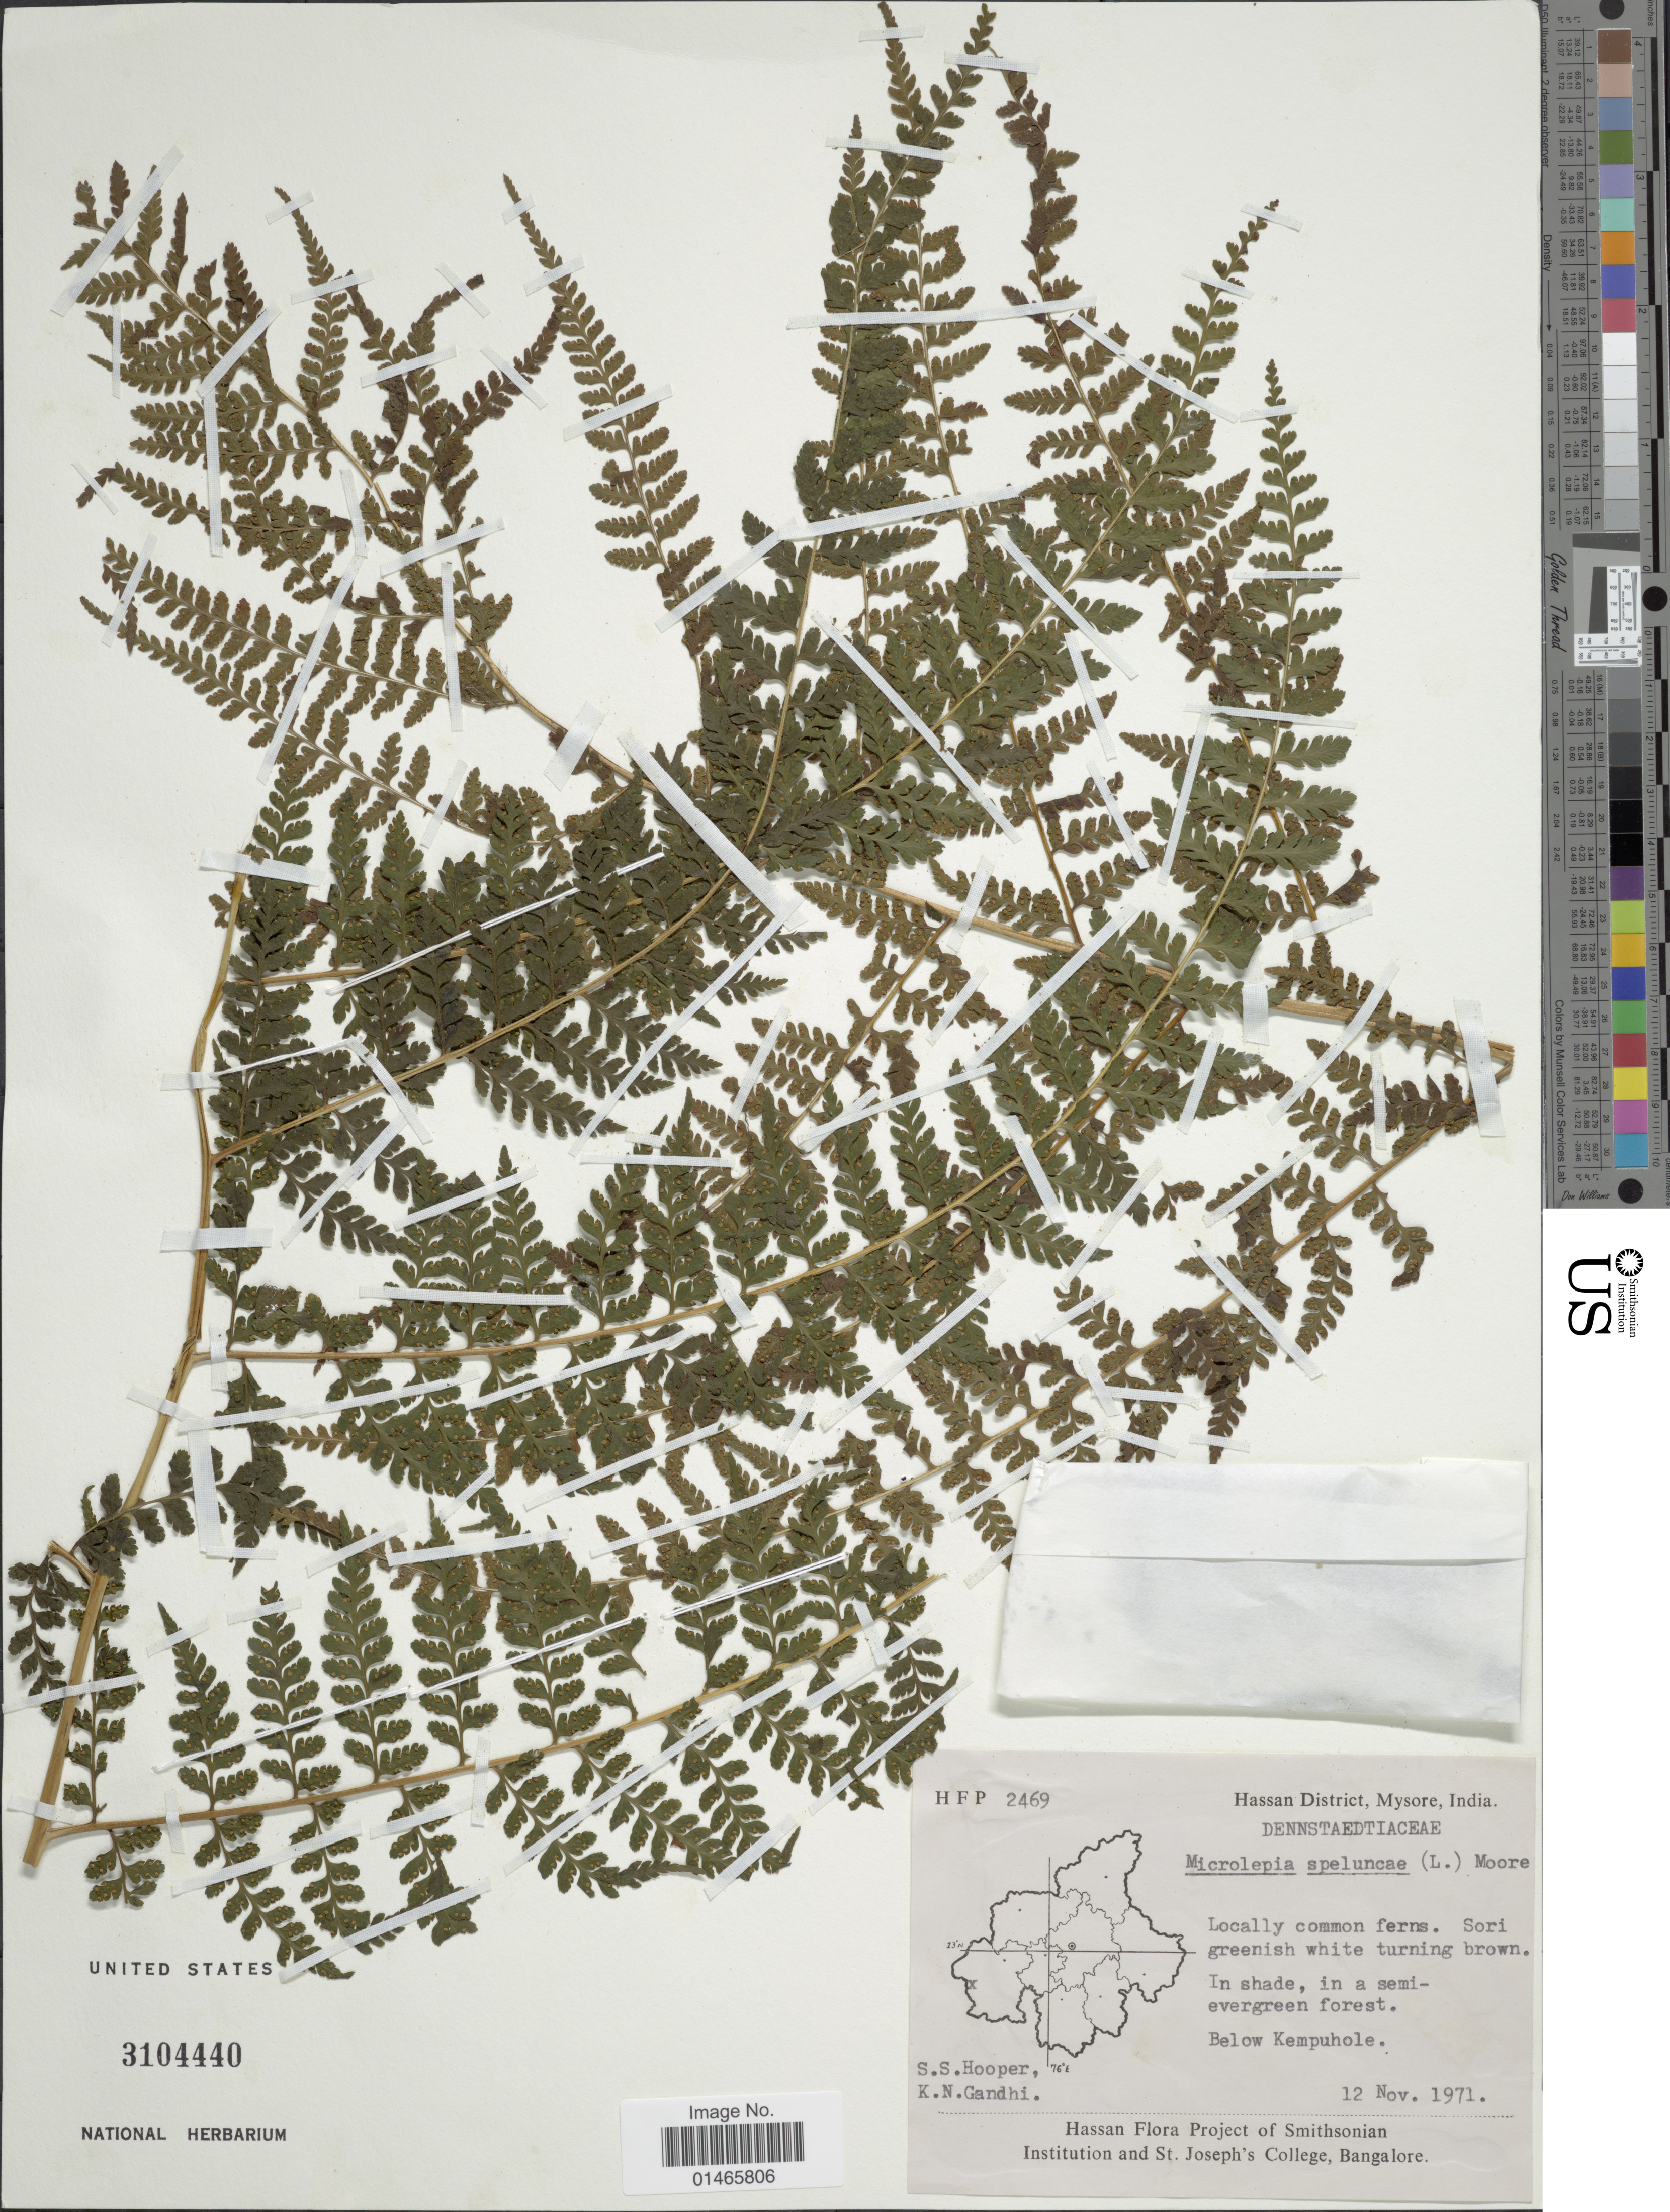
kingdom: Plantae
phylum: Tracheophyta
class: Polypodiopsida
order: Polypodiales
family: Dennstaedtiaceae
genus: Microlepia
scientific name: Microlepia speluncae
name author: (L.) T. Moore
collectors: S. S. Hooper & K. N. Gandhi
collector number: HFP2469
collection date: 1971-11-12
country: India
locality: Hassan District, Mysore, India, Below Kempuhole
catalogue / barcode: US 3104440